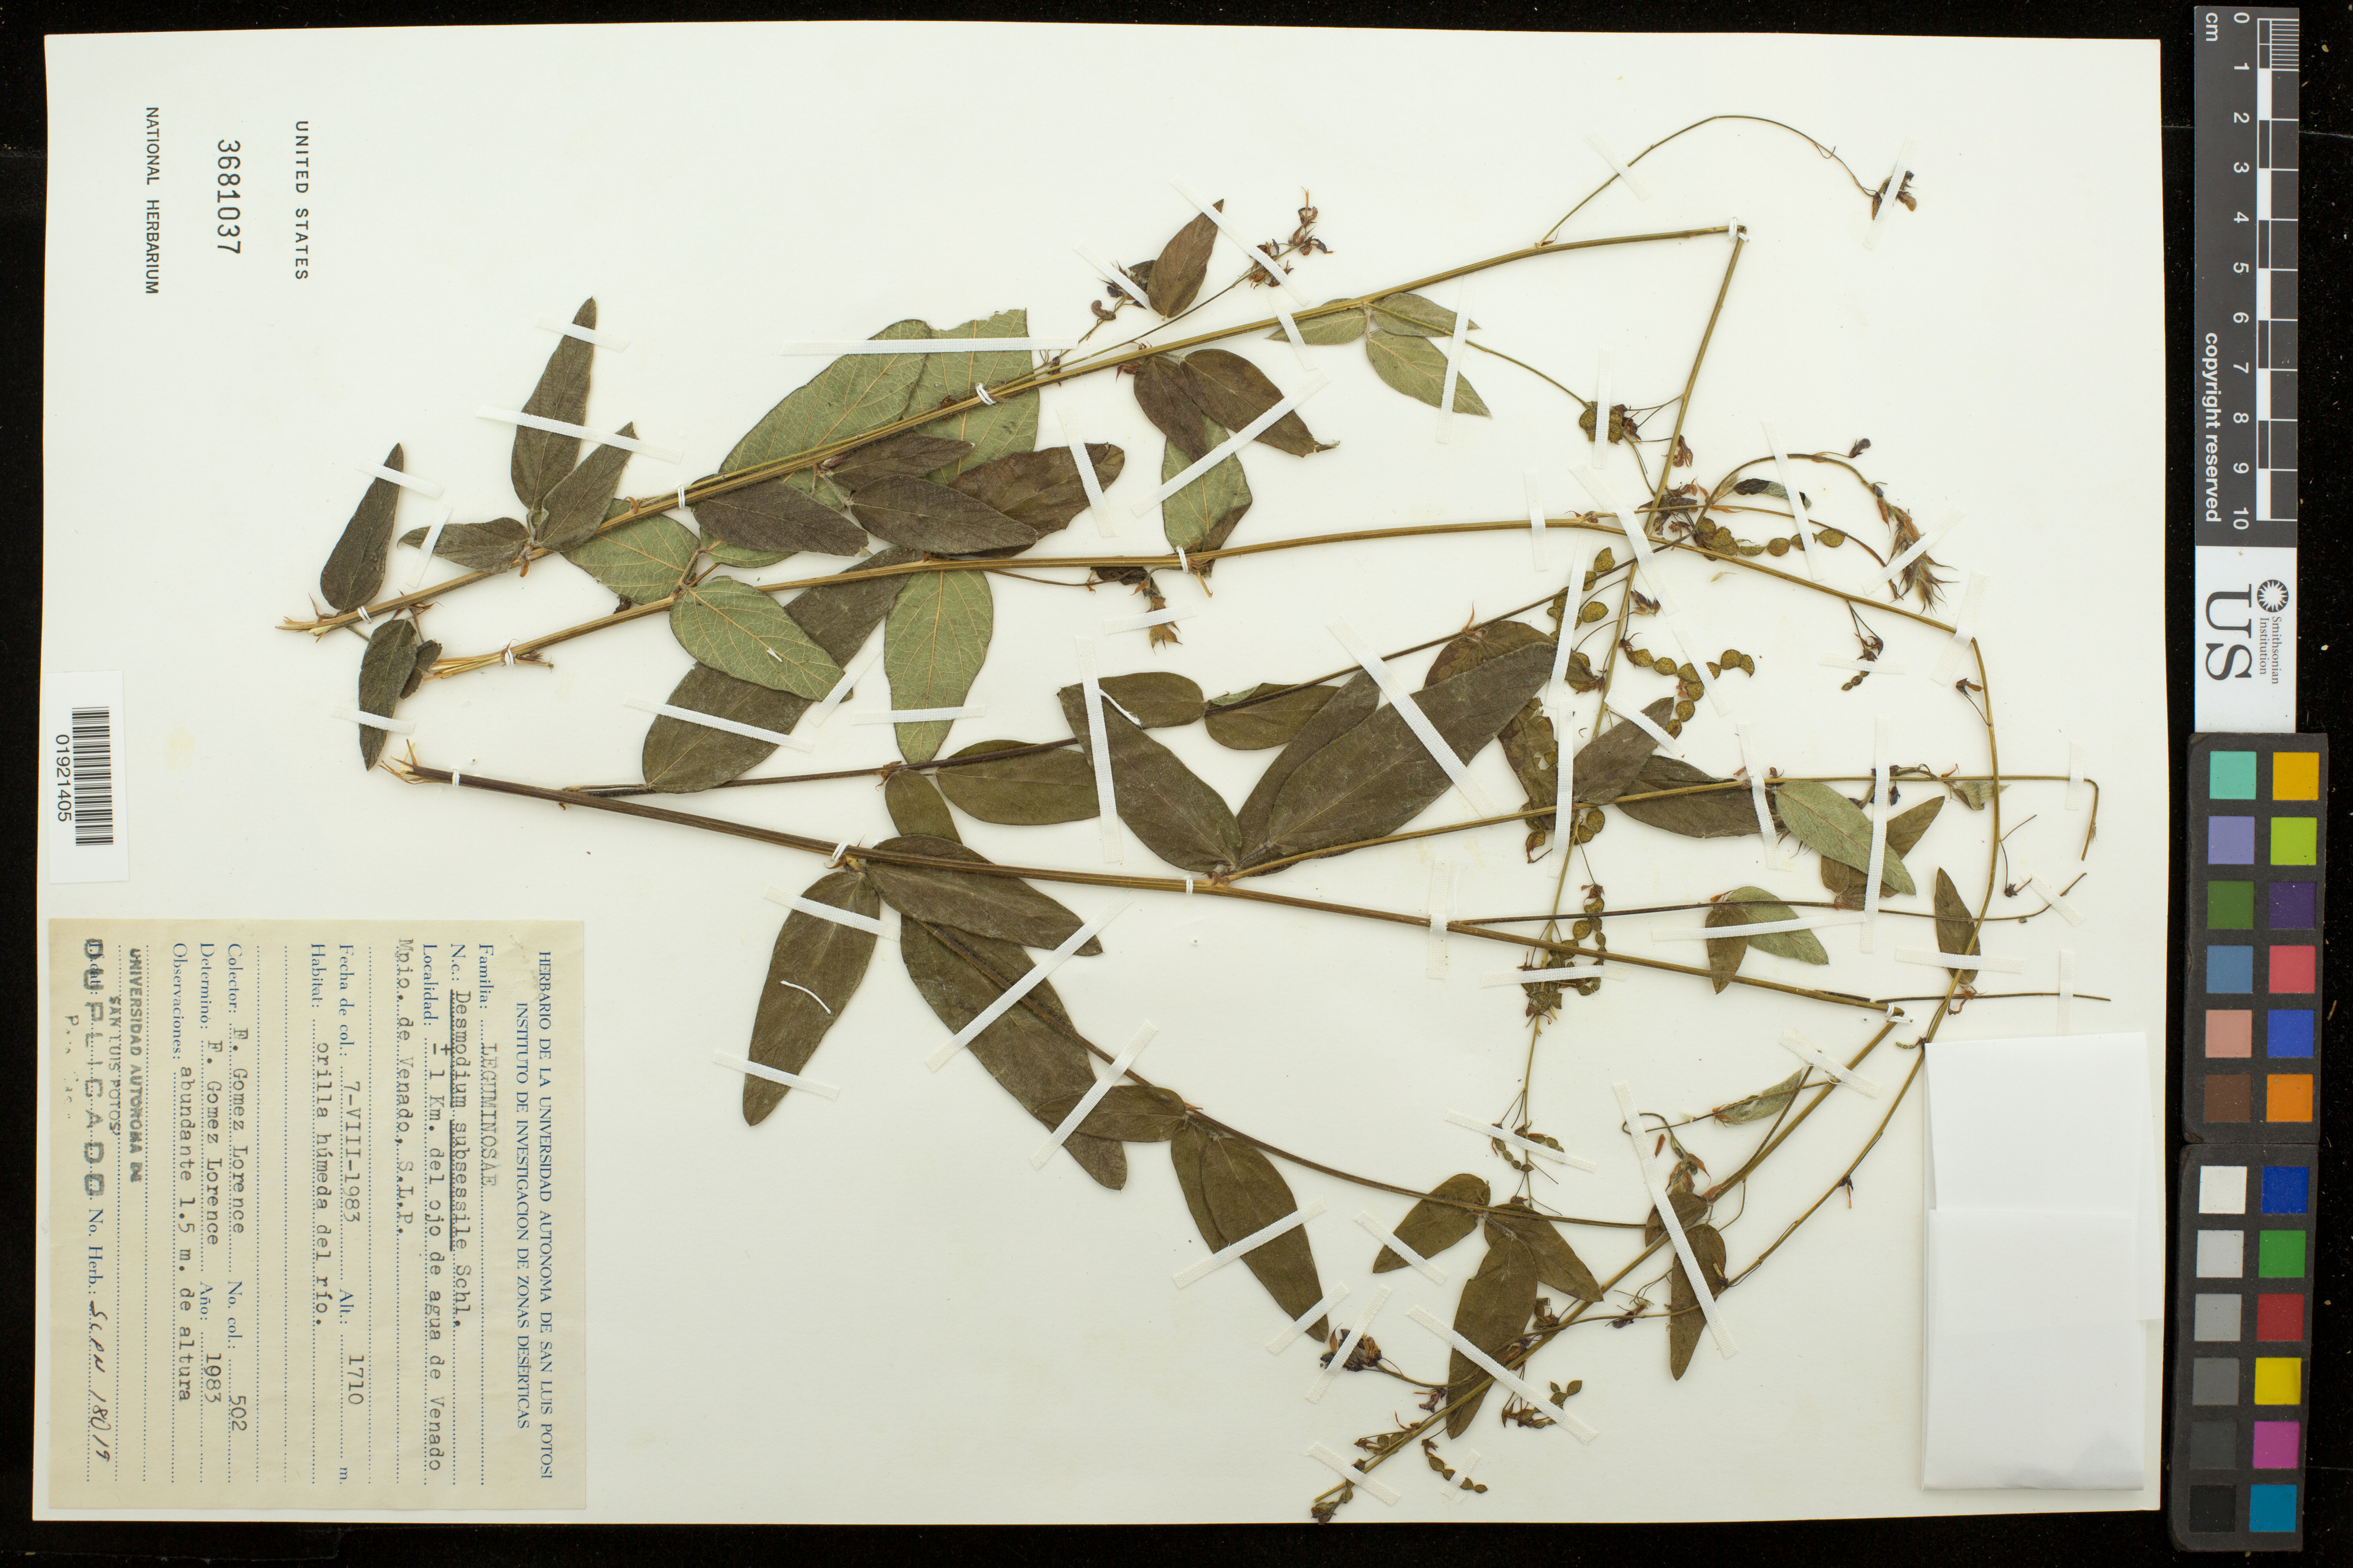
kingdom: Plantae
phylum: Tracheophyta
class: Magnoliopsida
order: Fabales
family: Fabaceae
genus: Desmodium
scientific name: Desmodium subsessile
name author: Schltdl.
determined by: Gómez Lorence, F.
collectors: F. Gómez Lorence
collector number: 502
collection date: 1983-08-07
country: Mexico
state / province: San Luis Potosi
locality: +/- 1 km. del ojo de agua de Venado. Mpio. de Venado, S.L.P.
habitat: Orilla humeda del rio.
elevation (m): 1710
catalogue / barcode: US 3681037